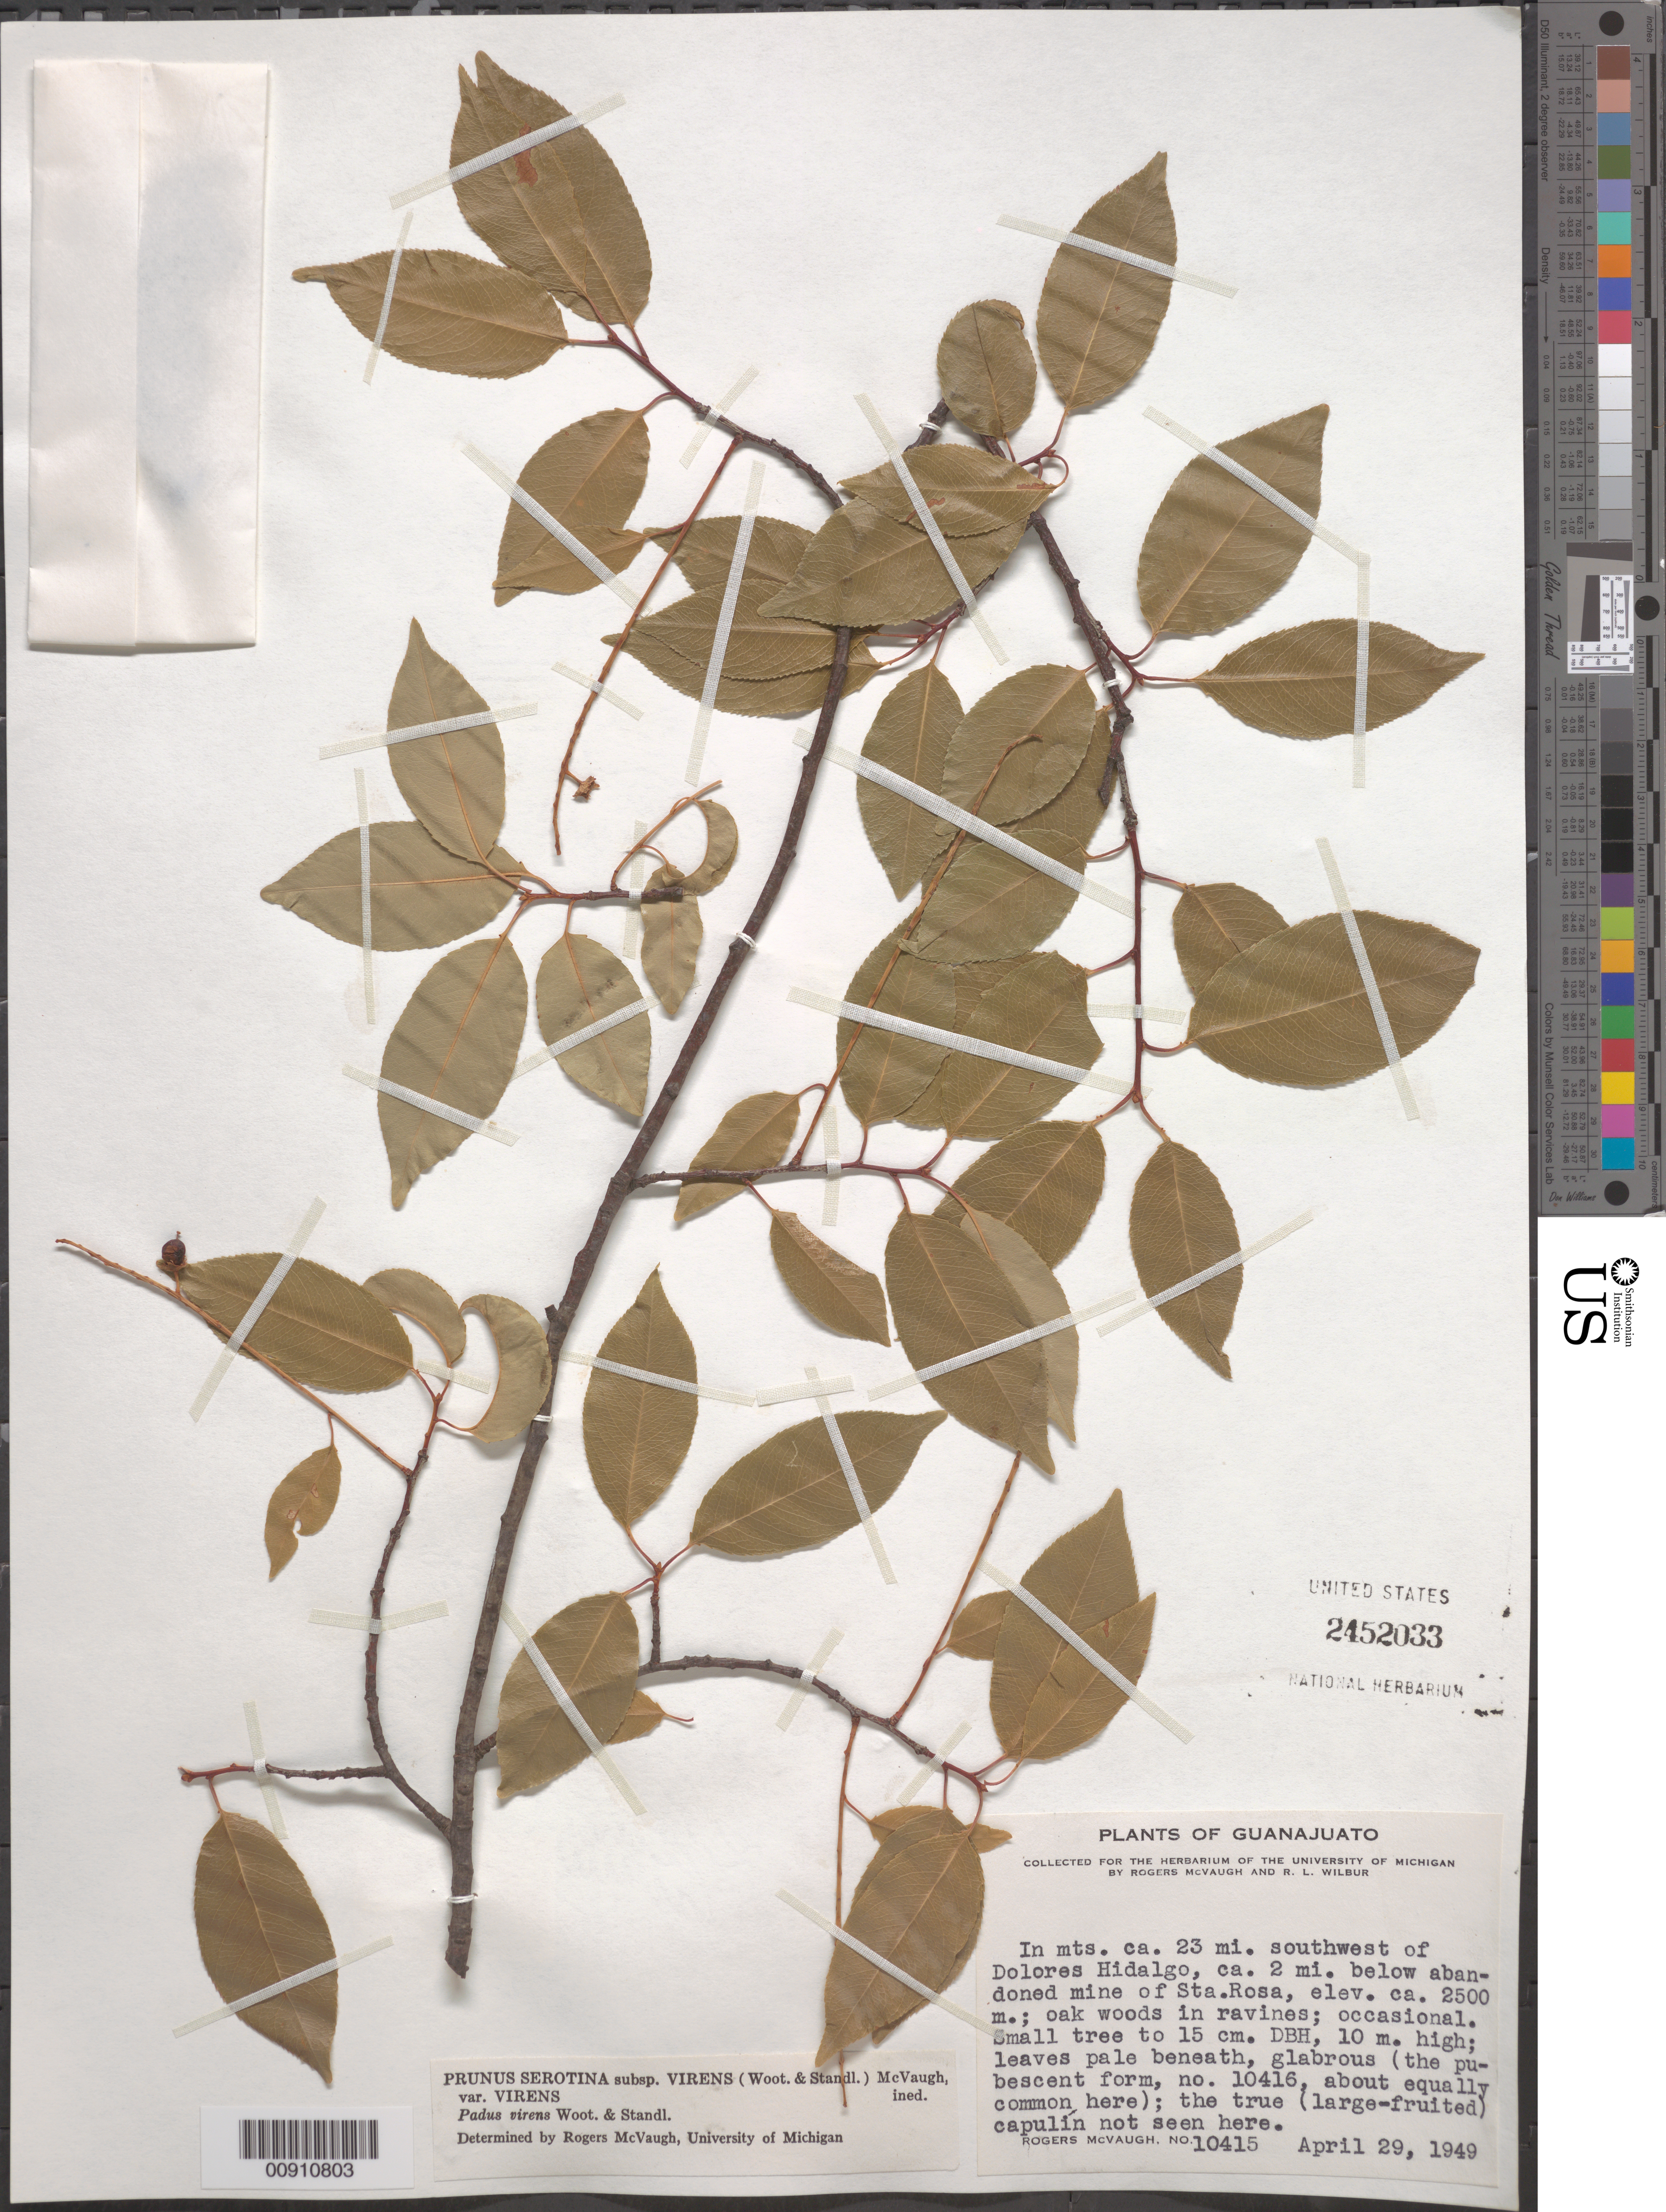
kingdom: Plantae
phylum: Tracheophyta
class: Magnoliopsida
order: Rosales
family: Rosaceae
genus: Prunus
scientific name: Prunus serotina var. rufula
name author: (Wooton & Standl.) McVaugh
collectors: R. McVaugh & R. L. Wilbur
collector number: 10415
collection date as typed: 29 Apr 1949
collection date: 1949-04-29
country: Mexico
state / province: Guanajuato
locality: In mts. ca. 23 mi. southwest of Dolores Hidalgo, ca. 2 mi. below abandoned mine of Sta. Rosa.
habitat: Oak woods in ravines.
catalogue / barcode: US 2452033